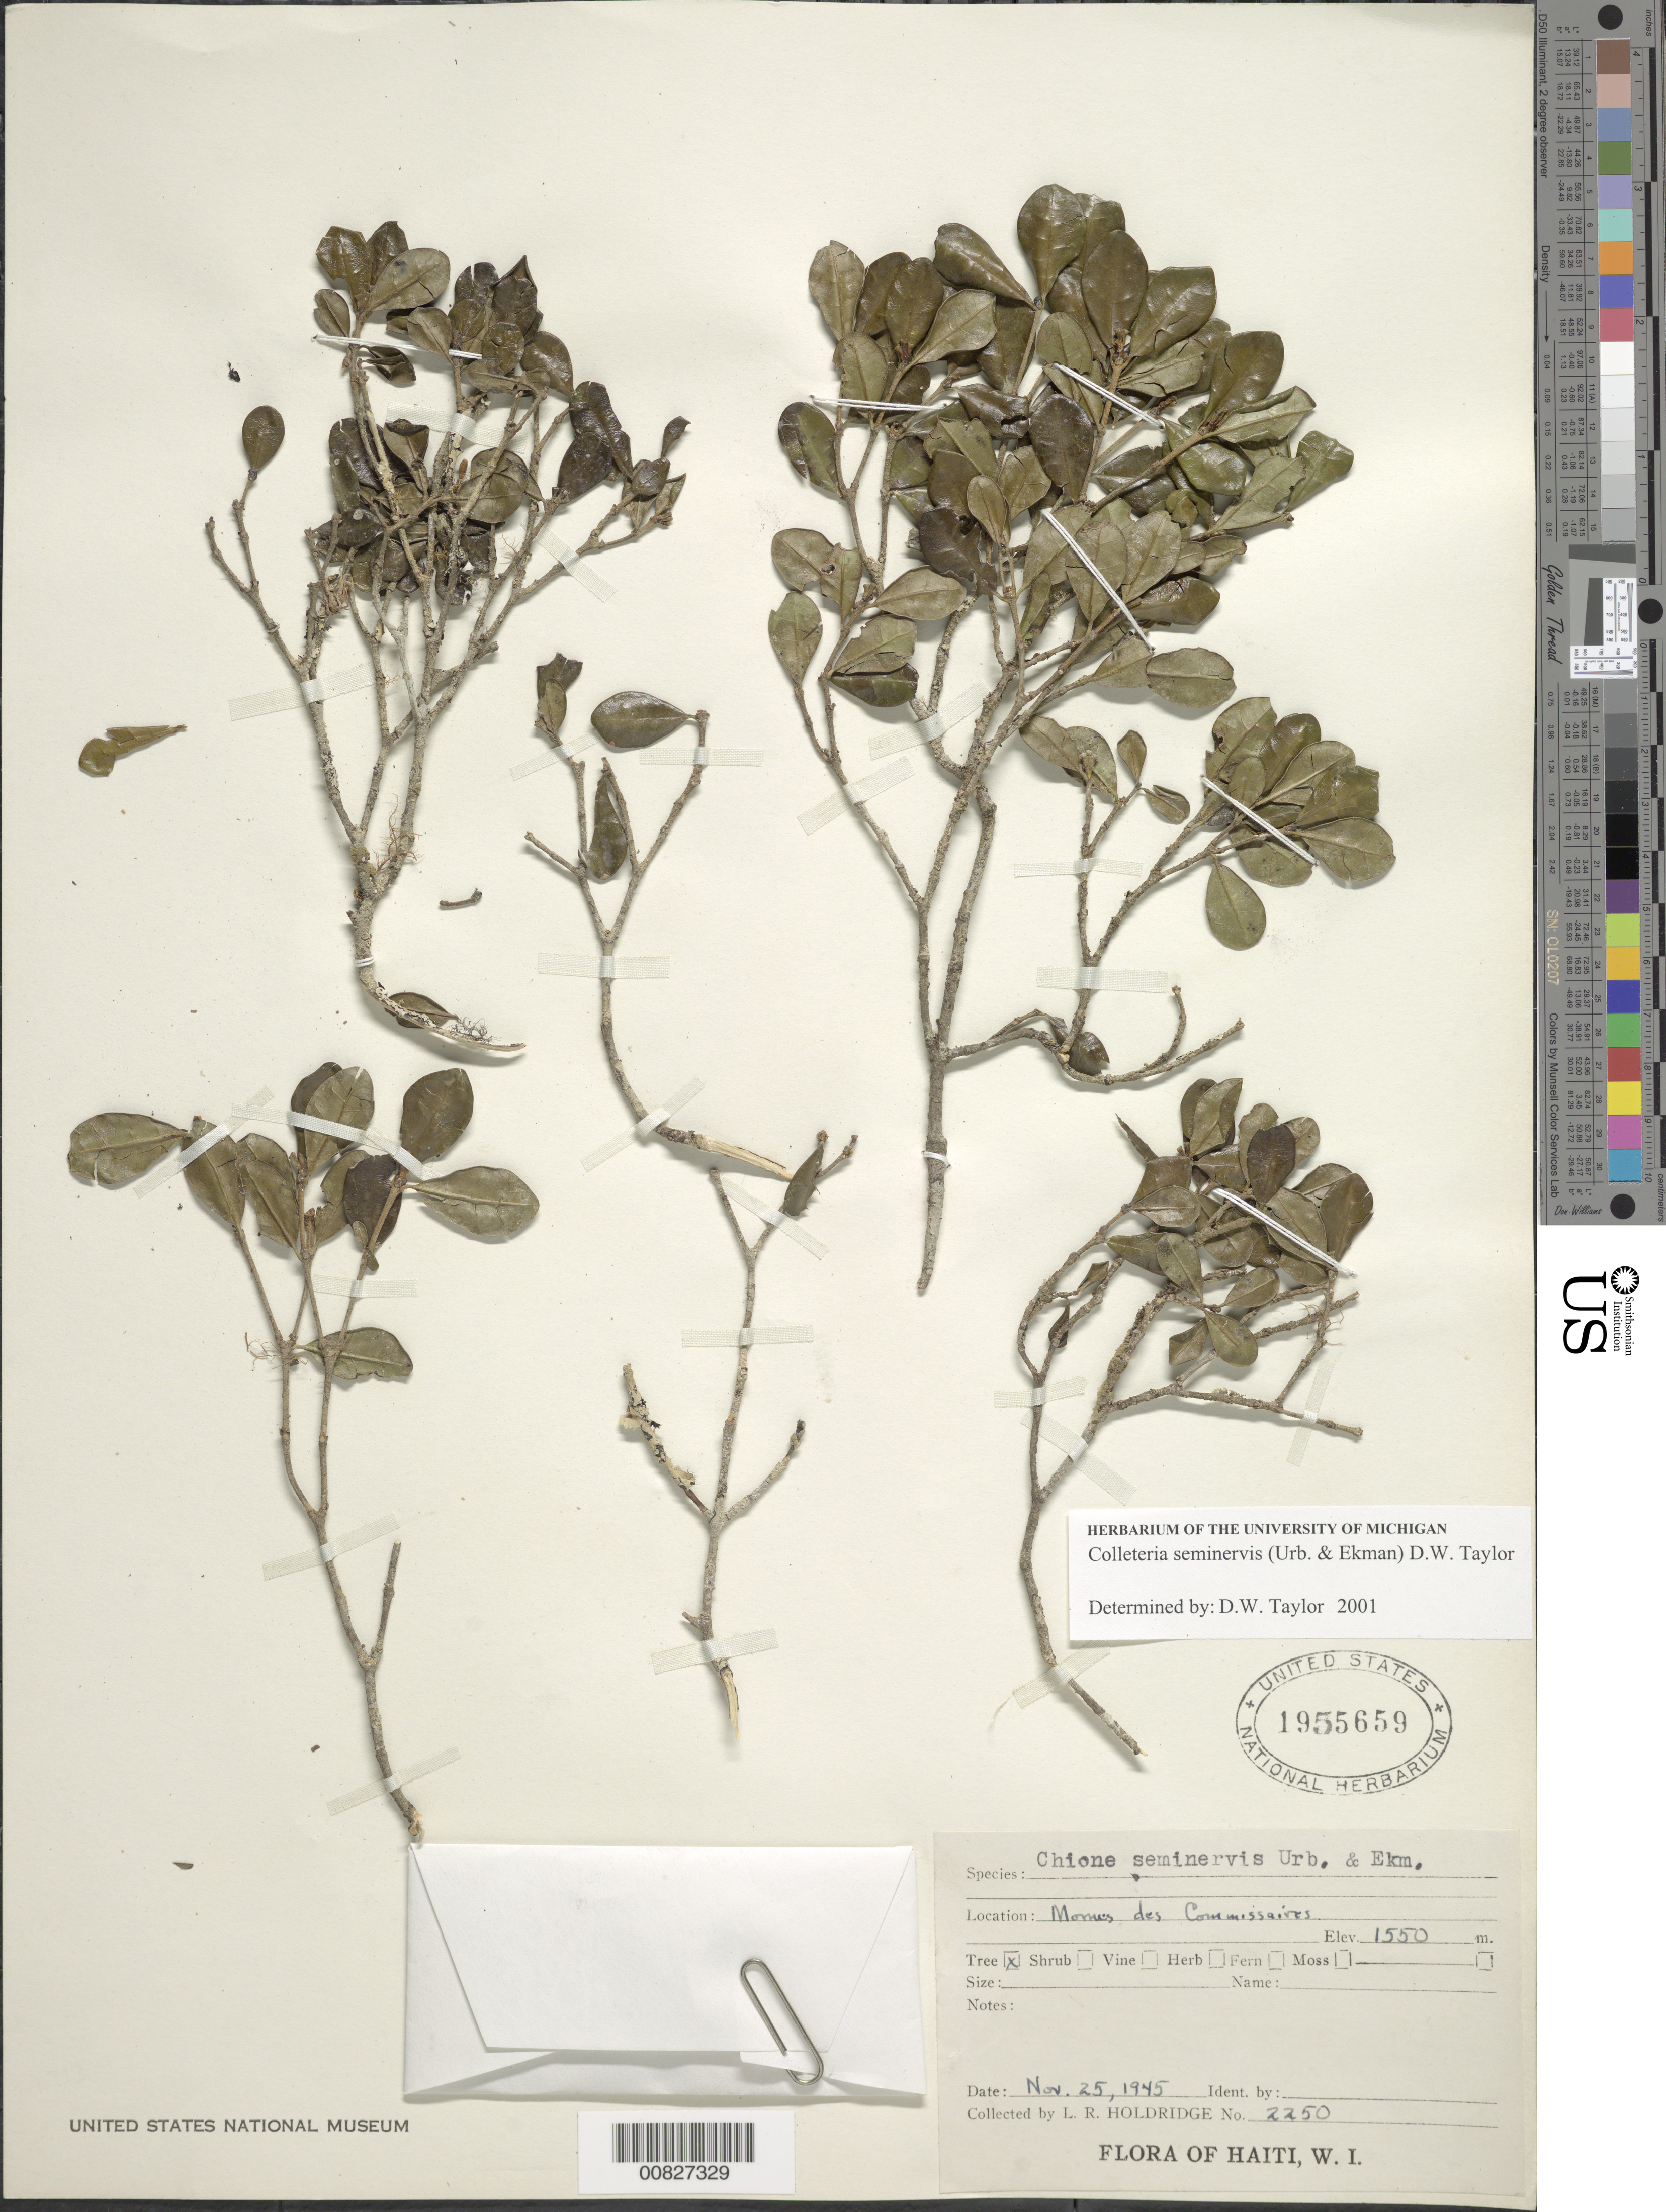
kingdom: Plantae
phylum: Tracheophyta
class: Magnoliopsida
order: Gentianales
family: Rubiaceae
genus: Colleteria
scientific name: Colleteria seminervis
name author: (Urb. & Ekman) D.W. Taylor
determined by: Taylor, D. W., (MICH), University of Michigan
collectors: L. Holdridge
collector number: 2250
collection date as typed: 25 Nov 1945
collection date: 1945-11-25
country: Haiti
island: Hispaniola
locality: Mornes des Commissaires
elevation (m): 1550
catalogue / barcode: US 1955659